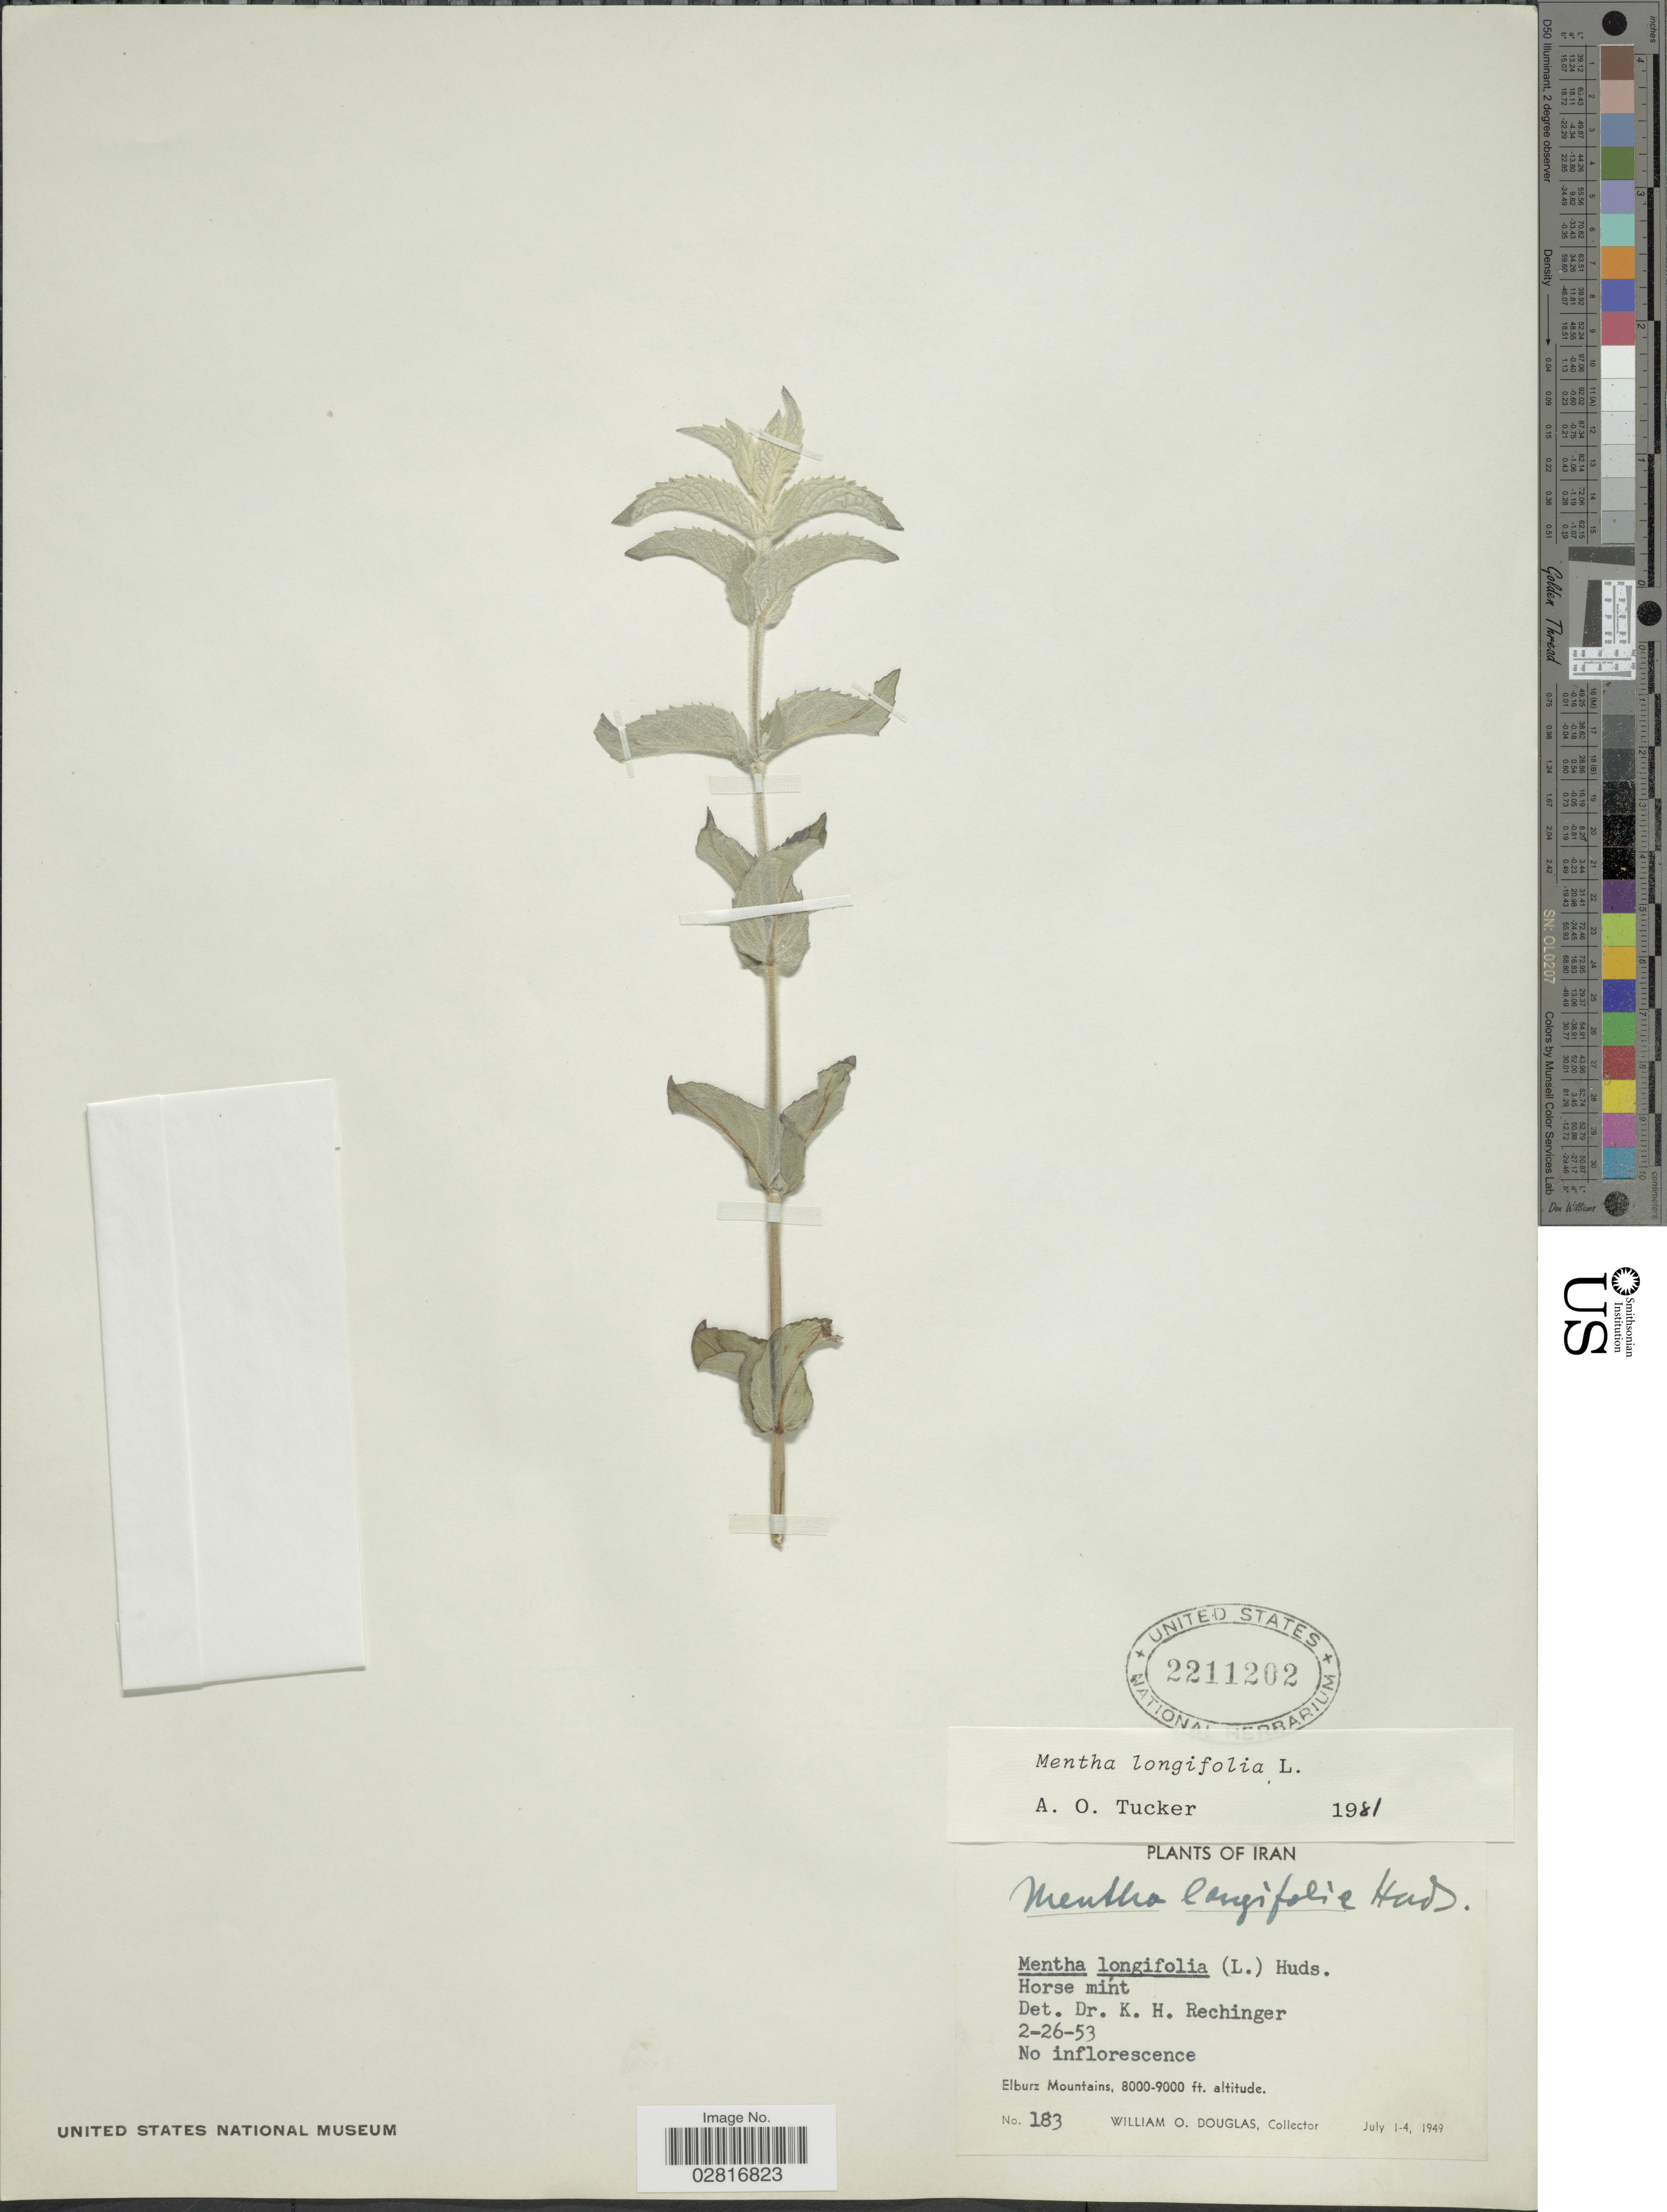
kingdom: Plantae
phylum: Tracheophyta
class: Magnoliopsida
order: Lamiales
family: Lamiaceae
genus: Mentha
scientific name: Mentha longifolia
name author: (L.) L.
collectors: W. Douglas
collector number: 183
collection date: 1949-07-01/1949-07-04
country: Iran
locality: Elburz Mountains.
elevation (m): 2438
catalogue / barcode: US 2211202